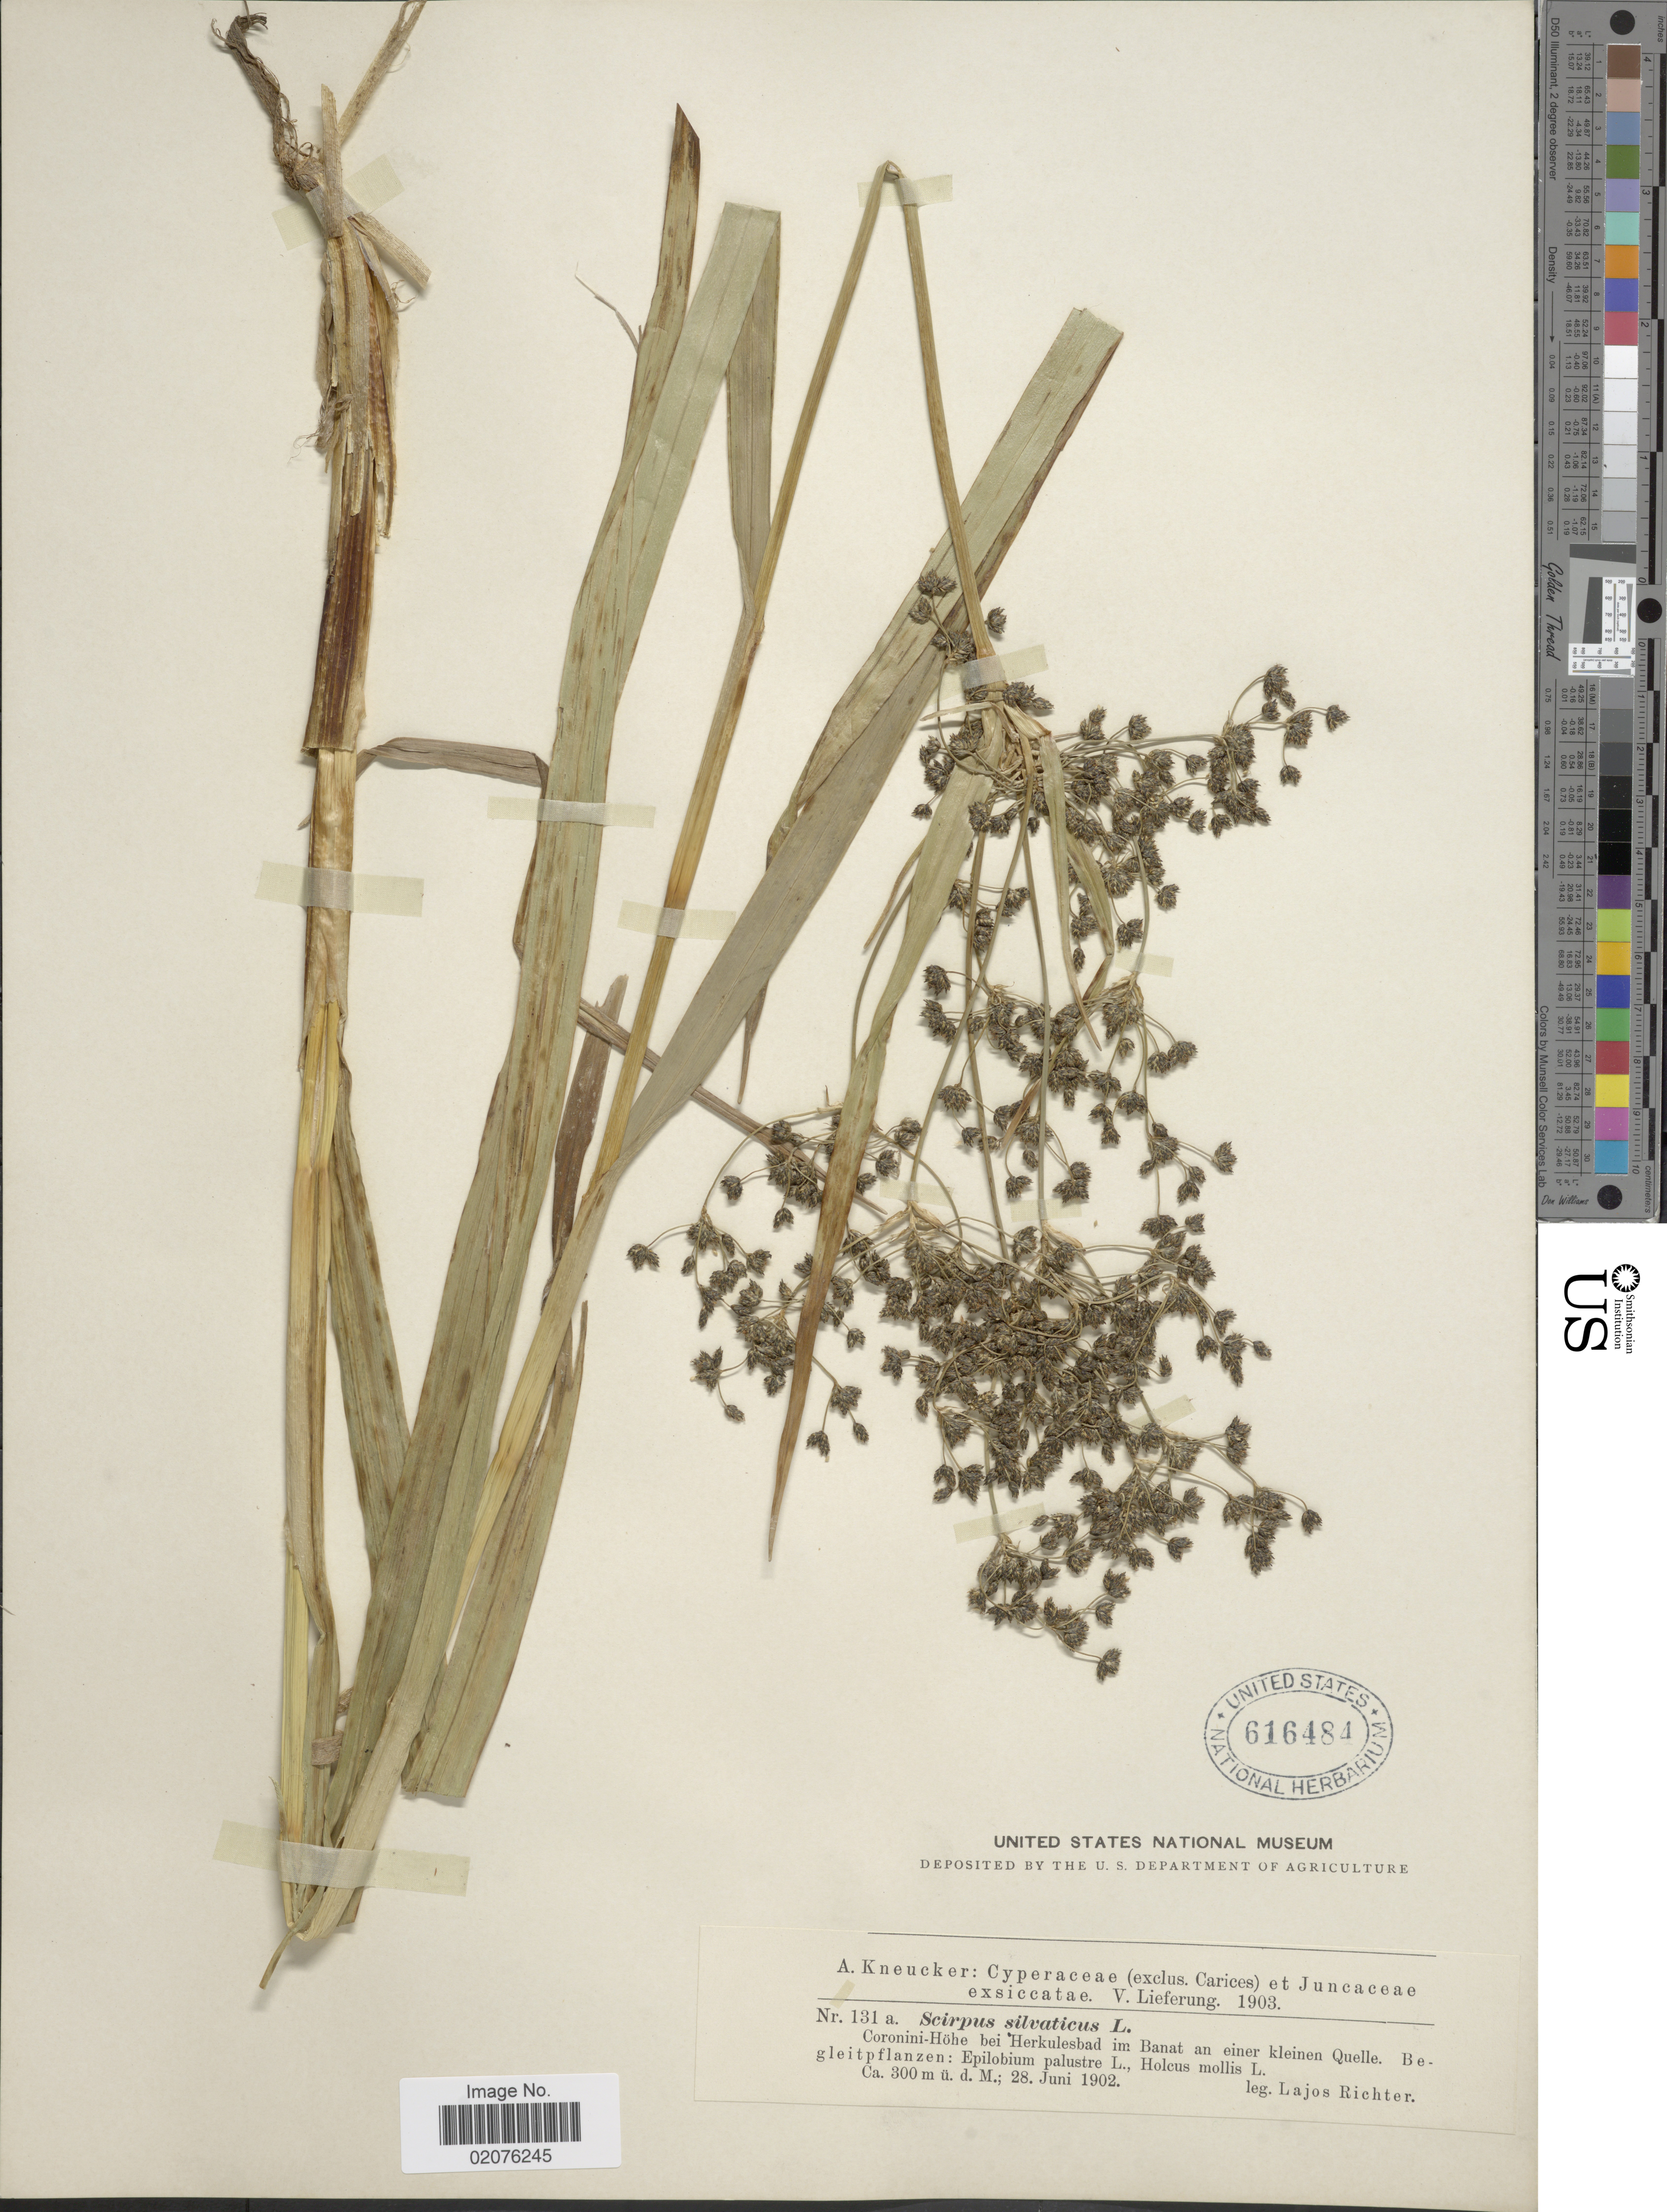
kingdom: Plantae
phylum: Tracheophyta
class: Liliopsida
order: Poales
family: Cyperaceae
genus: Scirpus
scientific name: Scirpus sylvaticus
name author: L.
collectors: L. Richter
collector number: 131a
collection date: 1902-06-28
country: Romania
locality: Coronini-Hohe bei Herkulesbad im Banat an einer kleinen Quelle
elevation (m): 300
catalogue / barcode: US 616484